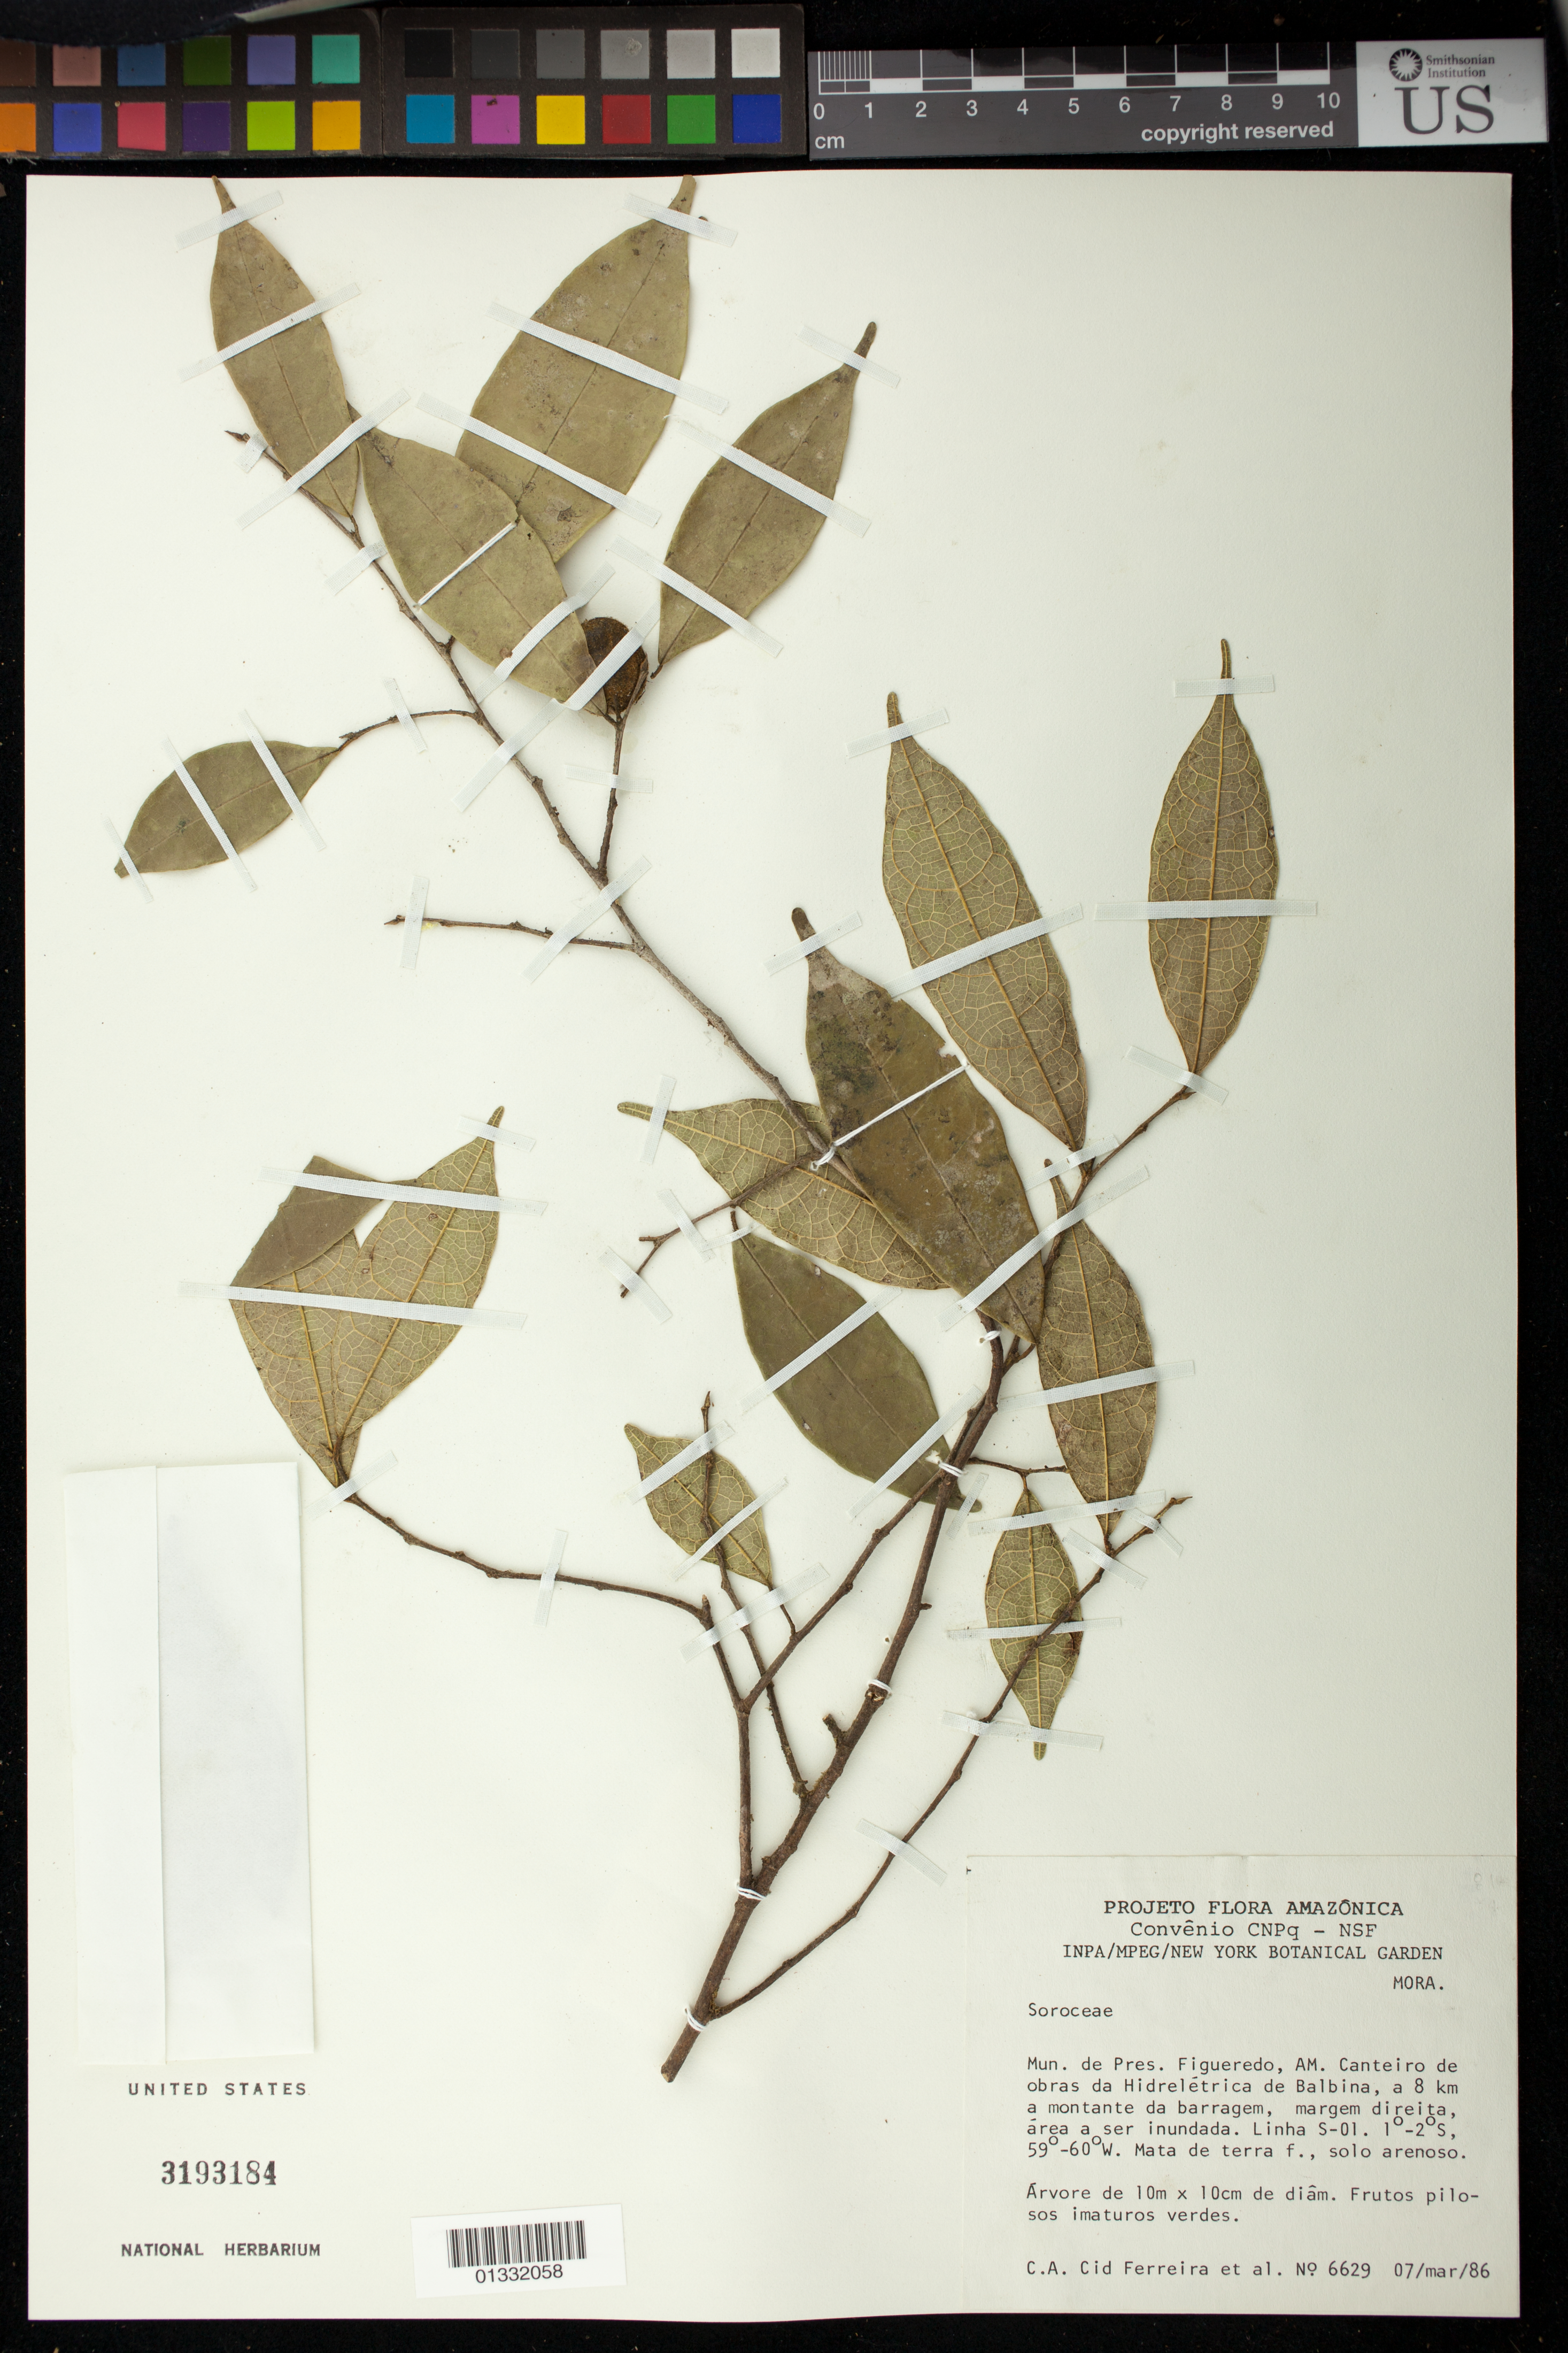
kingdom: Plantae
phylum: Tracheophyta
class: Magnoliopsida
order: Rosales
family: Moraceae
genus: Sorocea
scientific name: Sorocea sp.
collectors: C. A. Cid Ferreira & et al.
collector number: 6629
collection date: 1986-03-07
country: Brazil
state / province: Amazonas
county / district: Presidente Figueiredo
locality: Canteiro de obras da Hidrelétrica de Balbina, a 8 km a montante da barragem, margem direita, área a ser inundada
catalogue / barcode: US 3193184